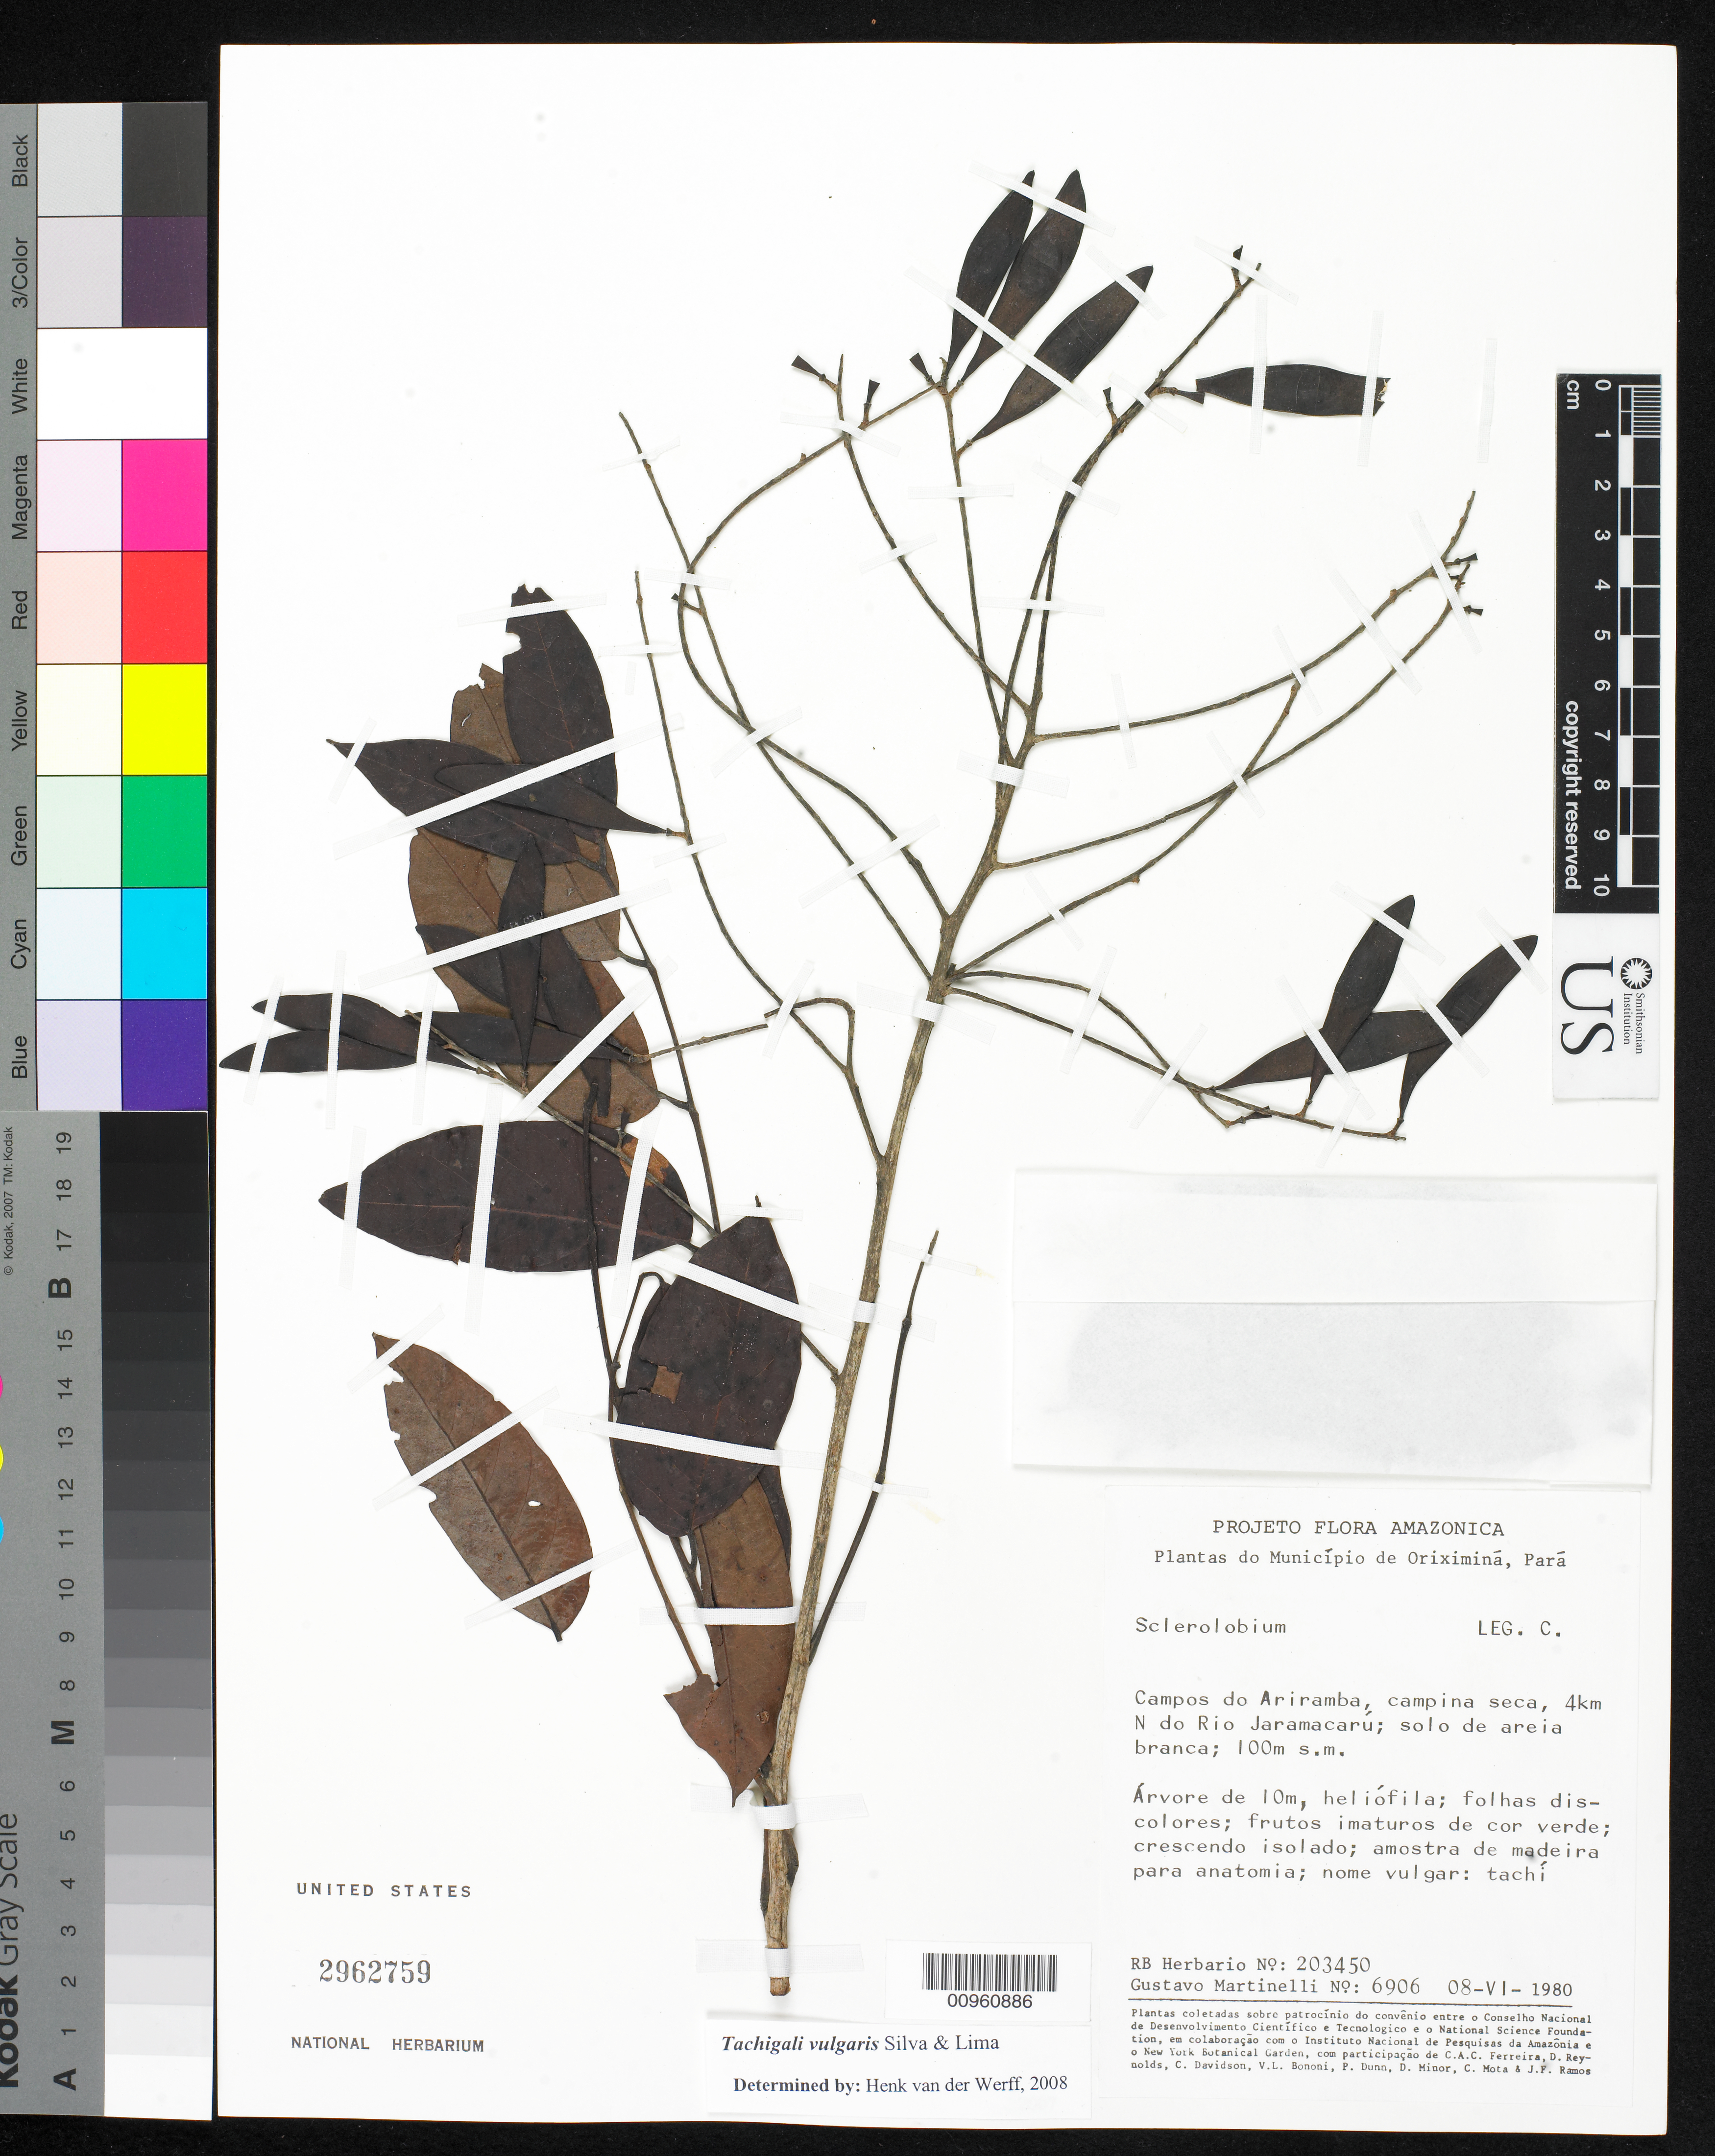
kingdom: Plantae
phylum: Tracheophyta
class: Magnoliopsida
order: Fabales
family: Fabaceae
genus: Tachigali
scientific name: Tachigali vulgaris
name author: L.F. Gomes da Silva & H.C. Lima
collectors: G. Martinelli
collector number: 6906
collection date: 1980-06-08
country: Brazil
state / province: Pará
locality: Campos do Ariramba, campina seca, 4 km N do Rio Jaramacar; Plantas do Municipio de Oriximina, Para, Amazonica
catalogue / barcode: US 2962759